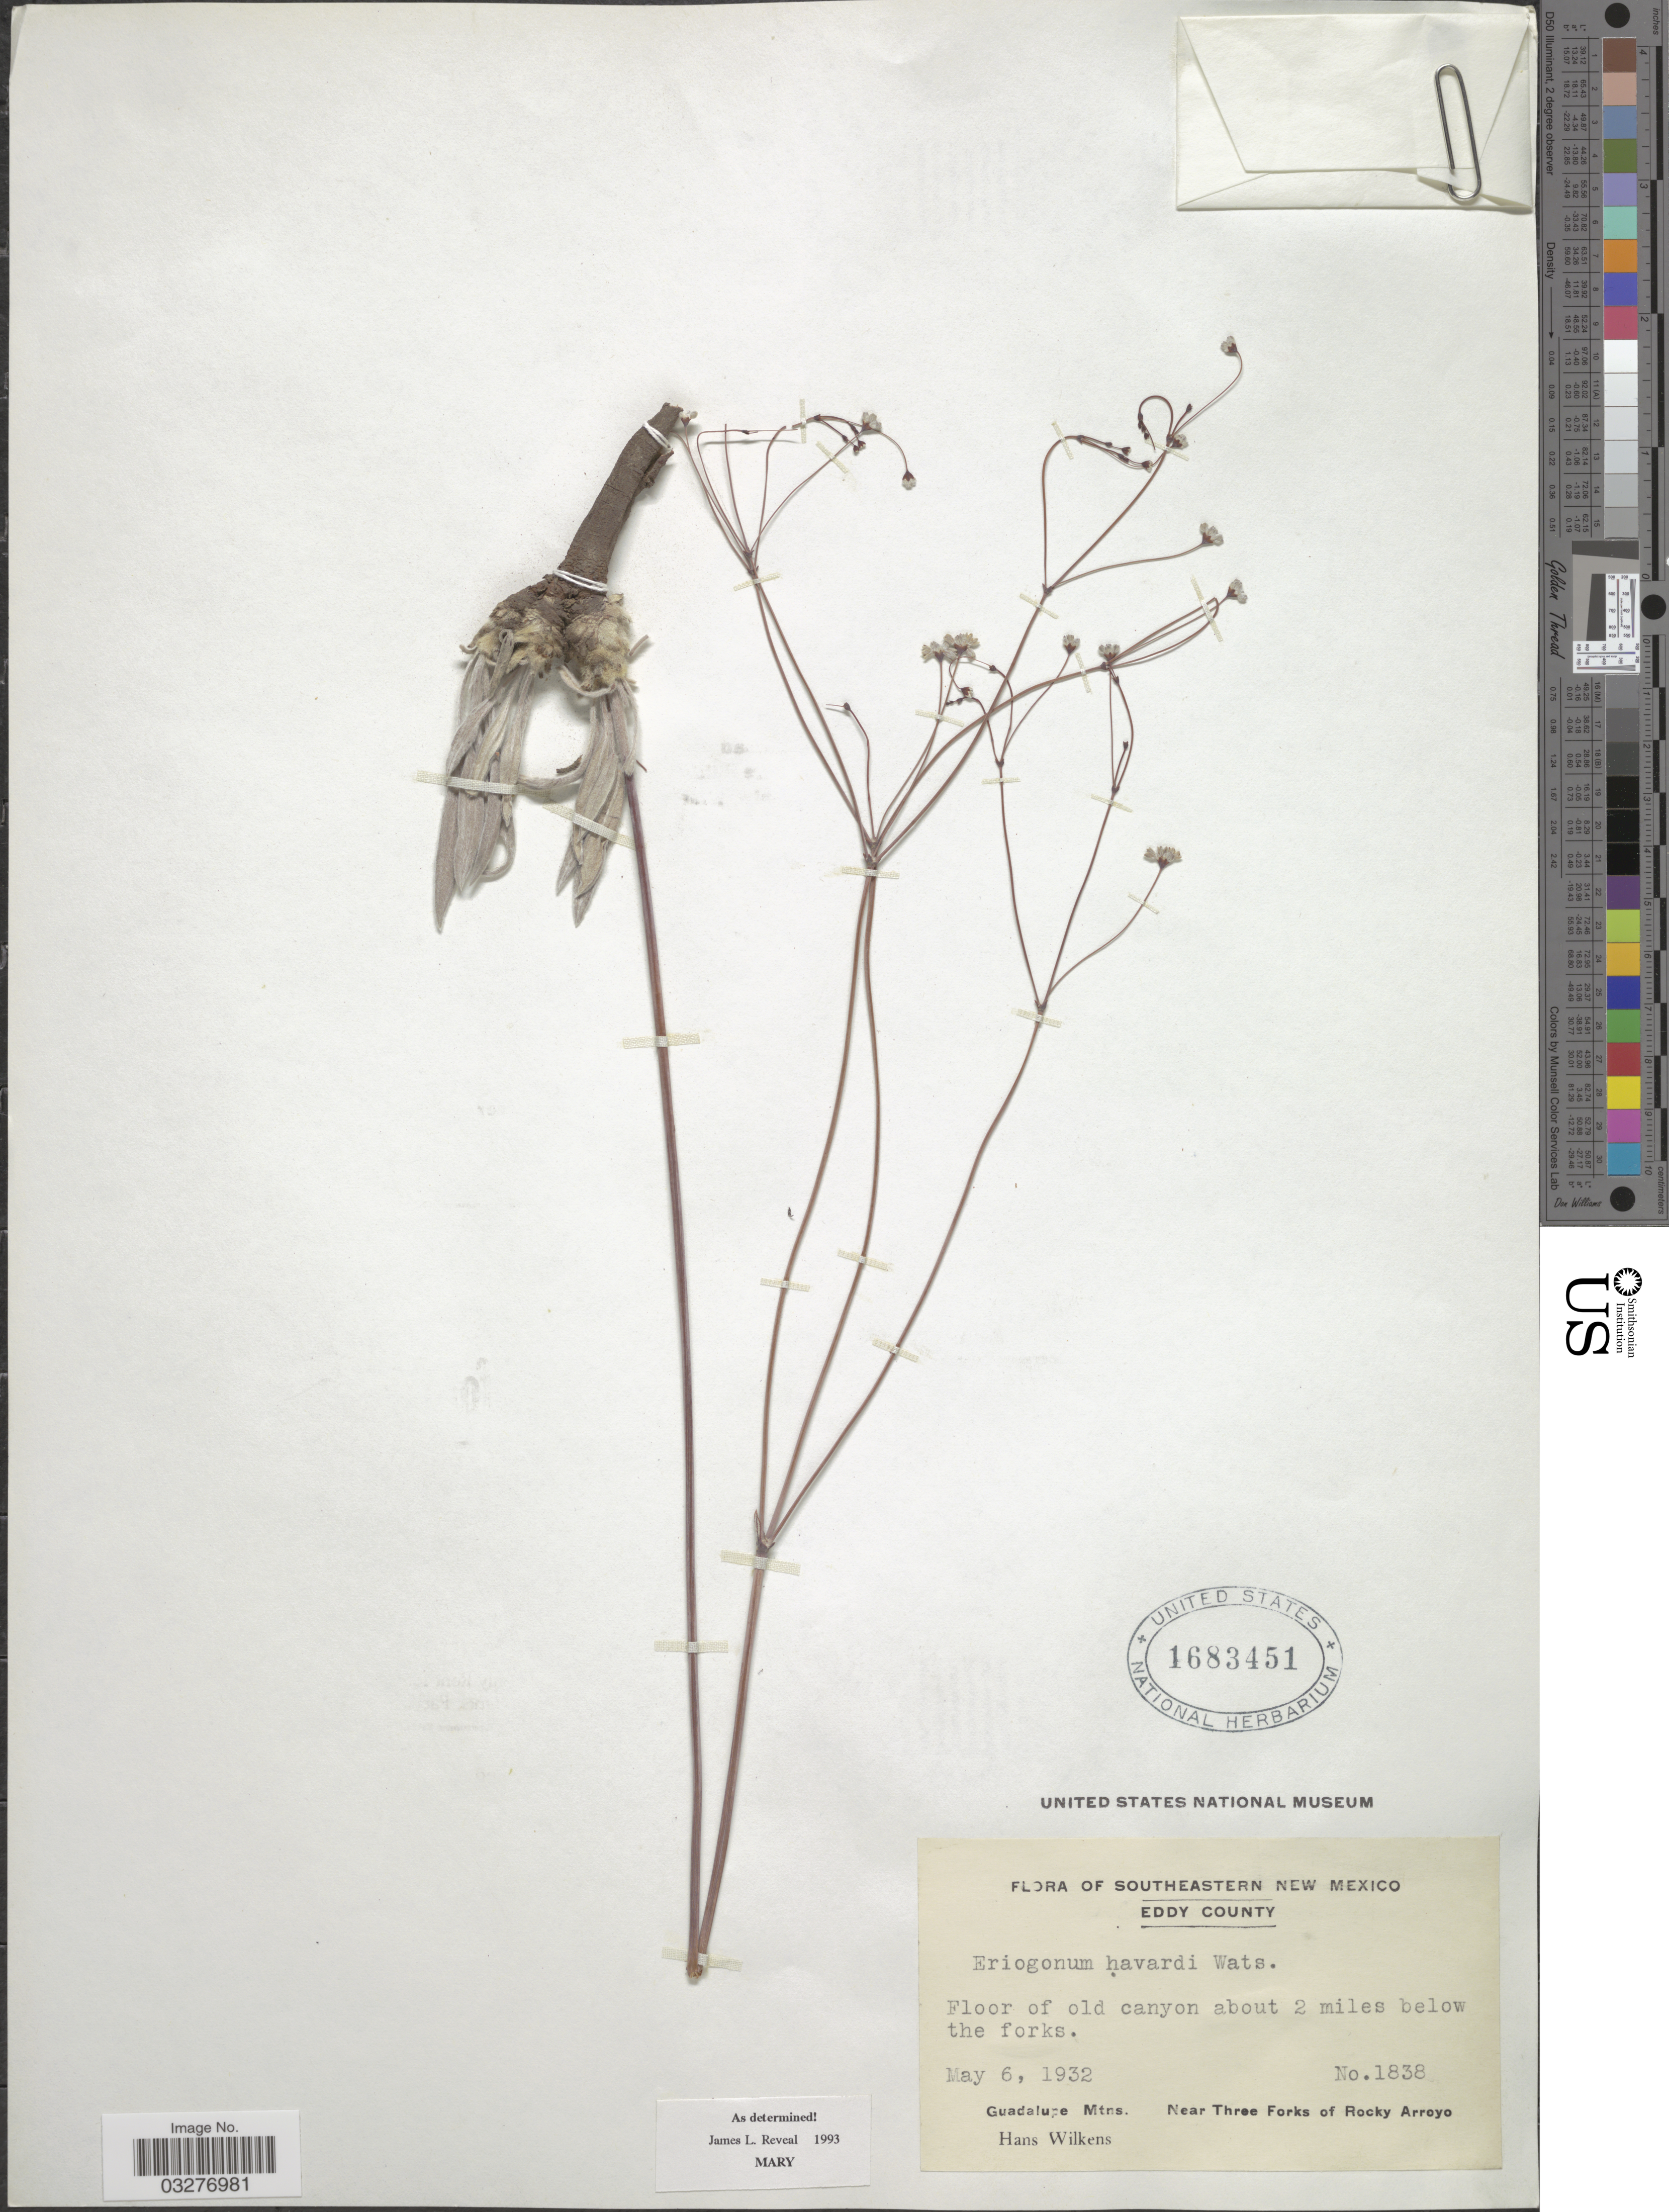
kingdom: Plantae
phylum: Tracheophyta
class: Magnoliopsida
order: Caryophyllales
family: Polygonaceae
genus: Eriogonum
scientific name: Eriogonum havardii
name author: S. Watson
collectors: H. Wilkens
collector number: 1838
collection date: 1932-05-06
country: United States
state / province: New Mexico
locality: Southeastern New Mexico. Eddy County. Floor of old canyon about 2 miles below the forks. Guadalupe Mtns., Near Three Forks of Rocky Arroyo.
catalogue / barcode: US 1683451